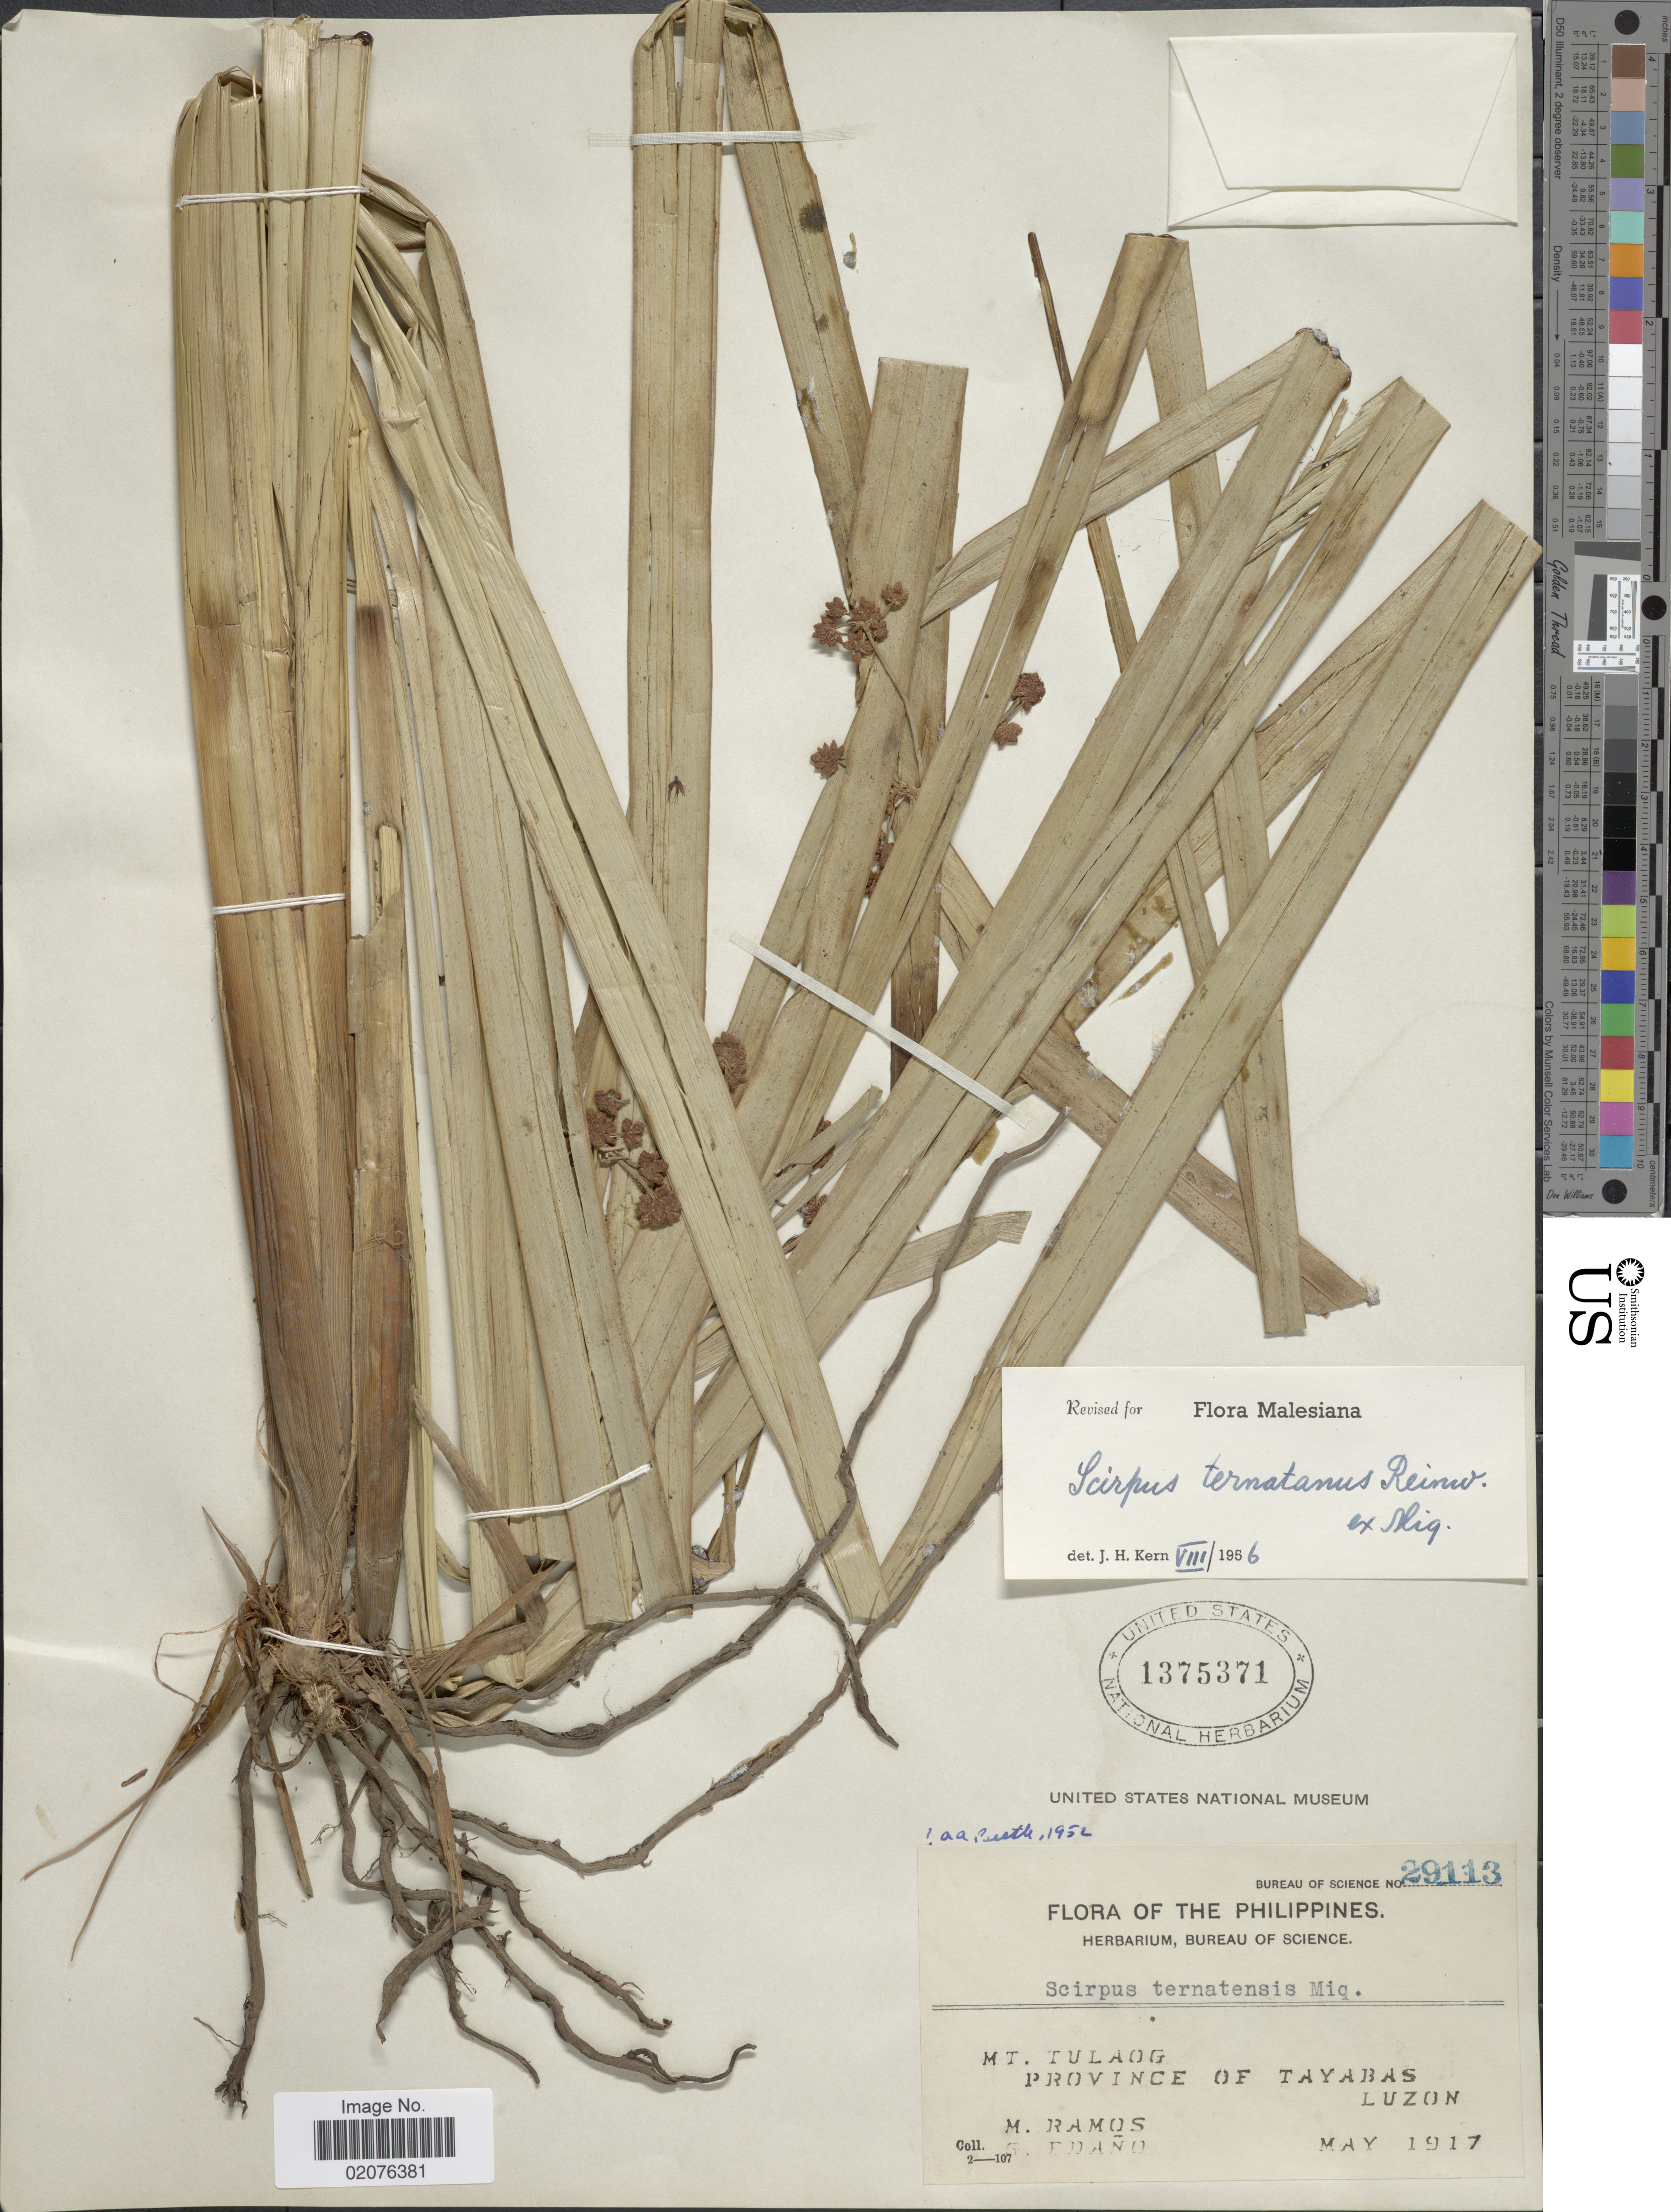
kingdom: Plantae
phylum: Tracheophyta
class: Liliopsida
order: Poales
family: Cyperaceae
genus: Scirpus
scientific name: Scirpus ternatanus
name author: Reinw. ex Miq.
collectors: M. Ramos & G. Edaño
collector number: Bureau of Science 29113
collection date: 1917-05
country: Philippines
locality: Mt. Tulaog, Province of Tayabas, Luzon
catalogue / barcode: US 1375371